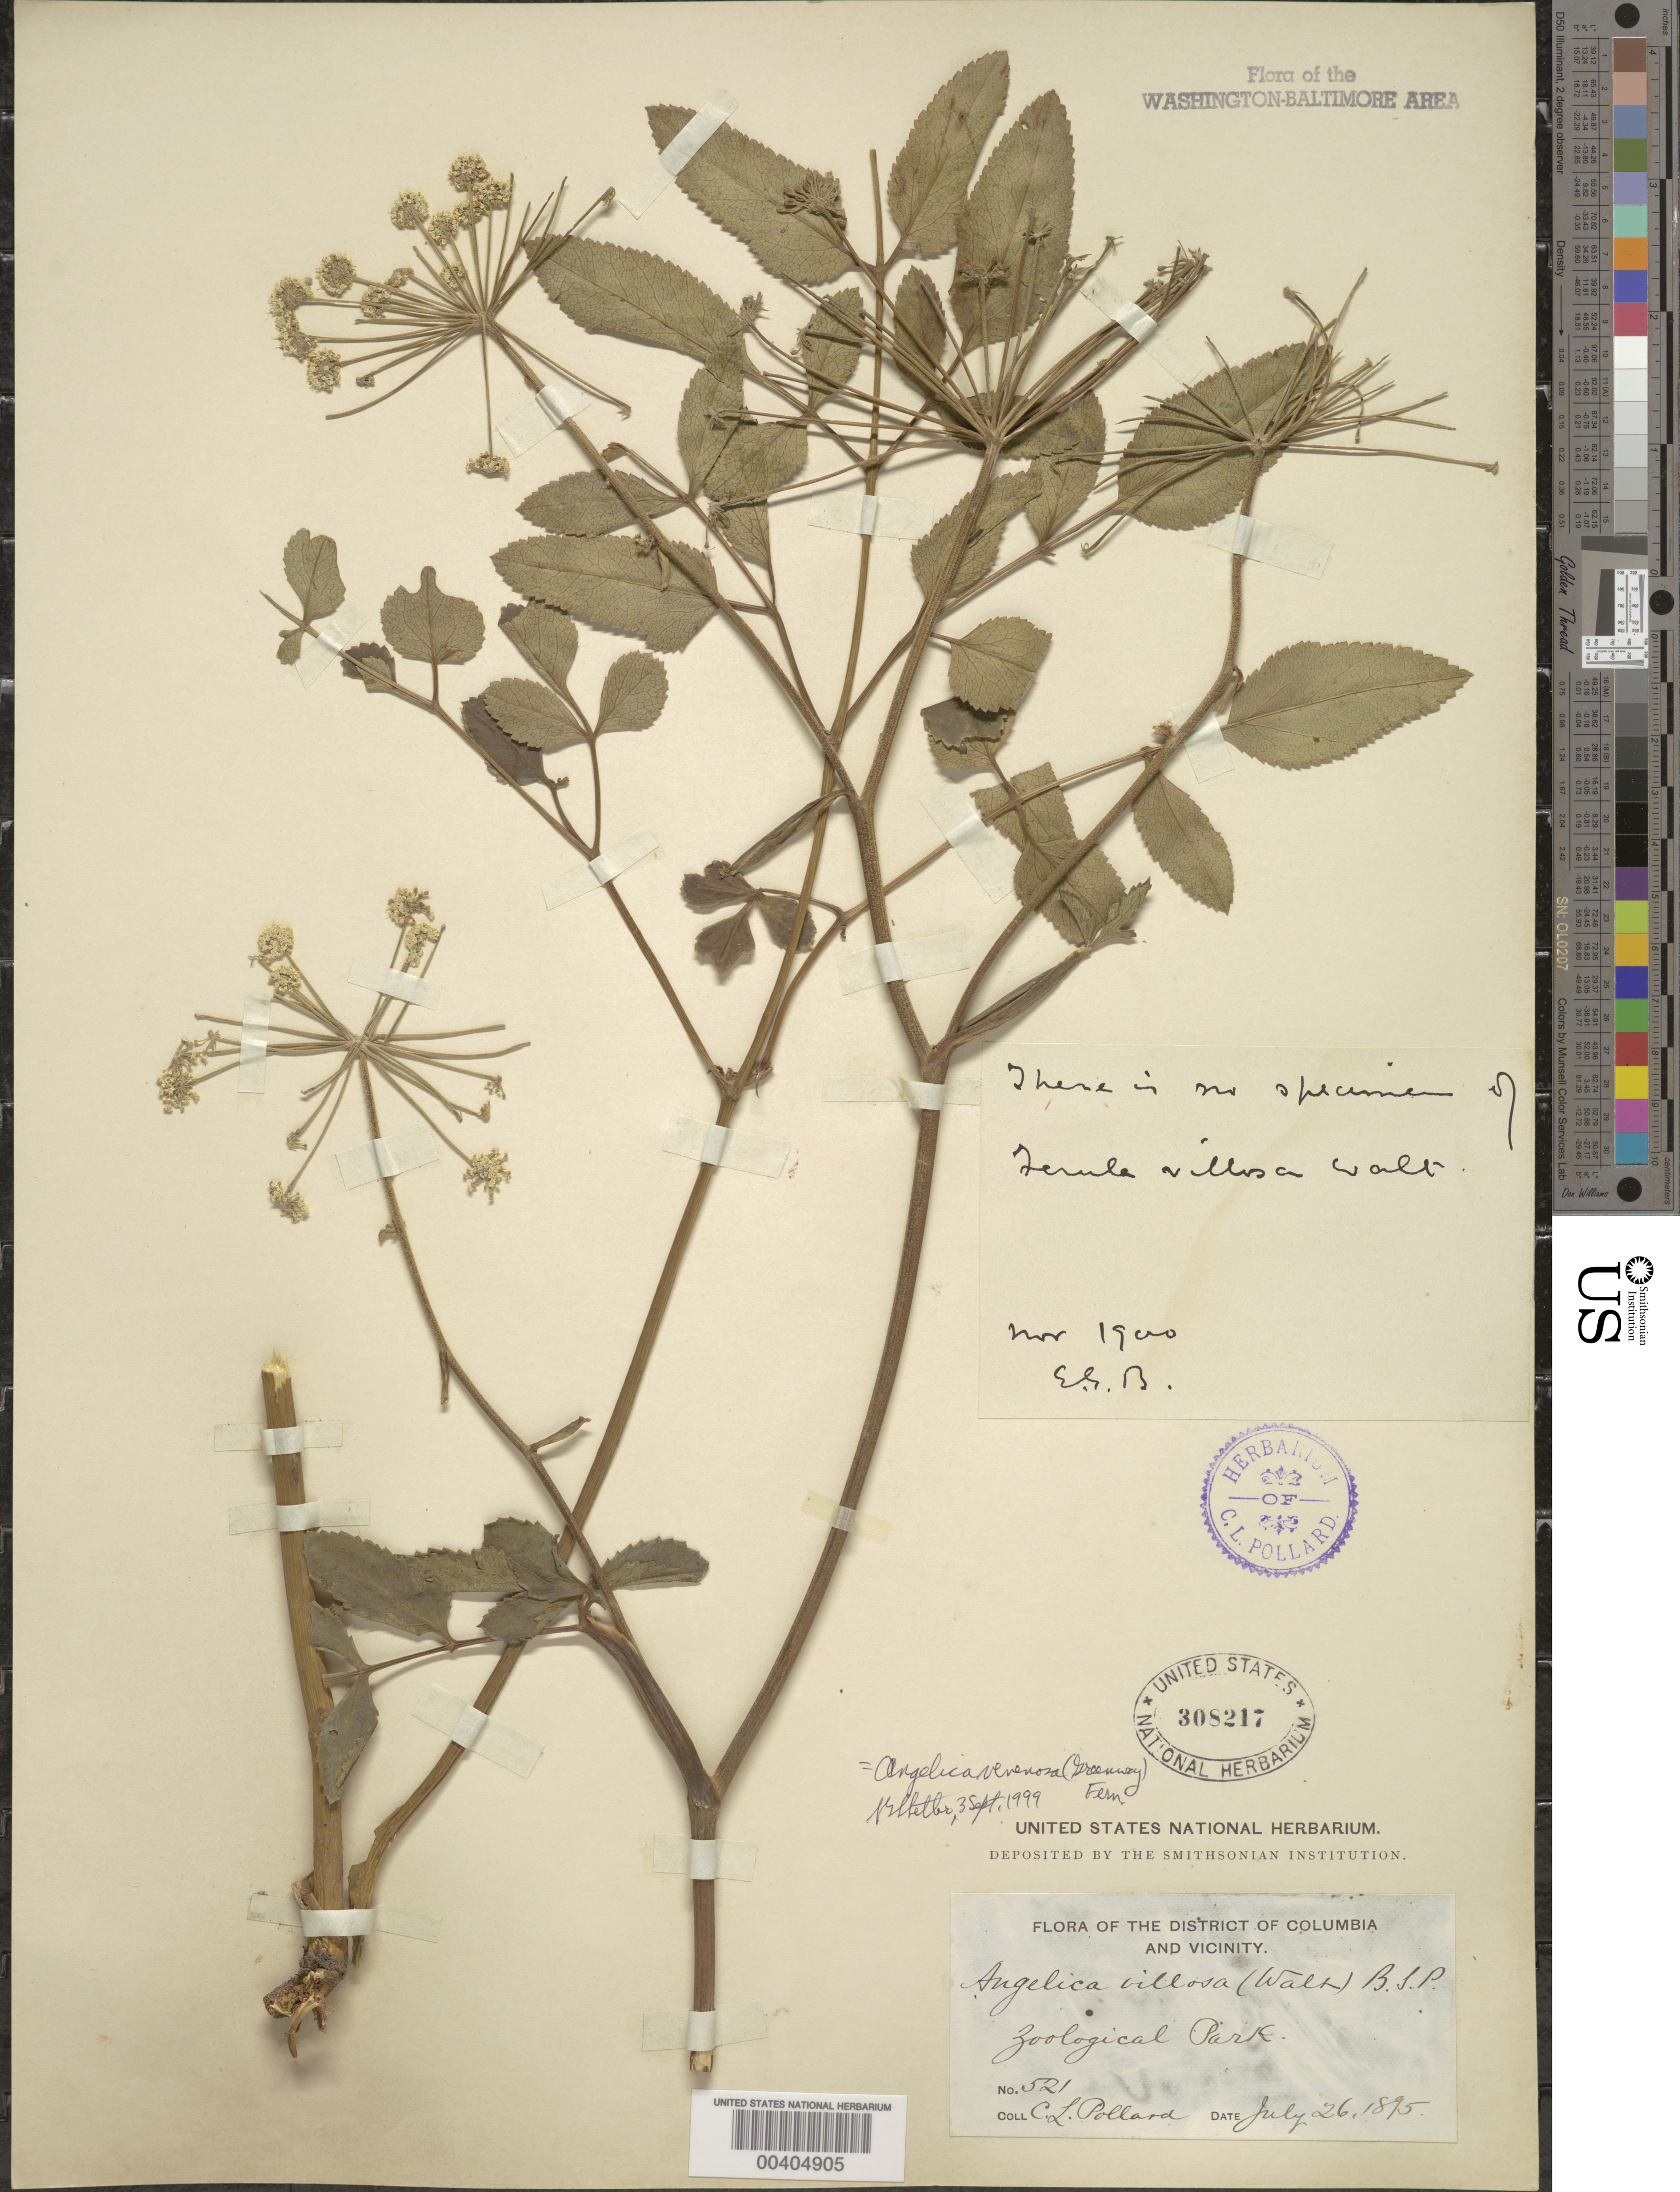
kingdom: Plantae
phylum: Tracheophyta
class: Magnoliopsida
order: Apiales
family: Apiaceae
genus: Angelica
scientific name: Angelica venenosa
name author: (Greenway) Fernald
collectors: C. L. Pollard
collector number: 521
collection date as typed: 26 Jul 1895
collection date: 1895-07-26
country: United States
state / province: District of Columbia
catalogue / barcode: US 308217